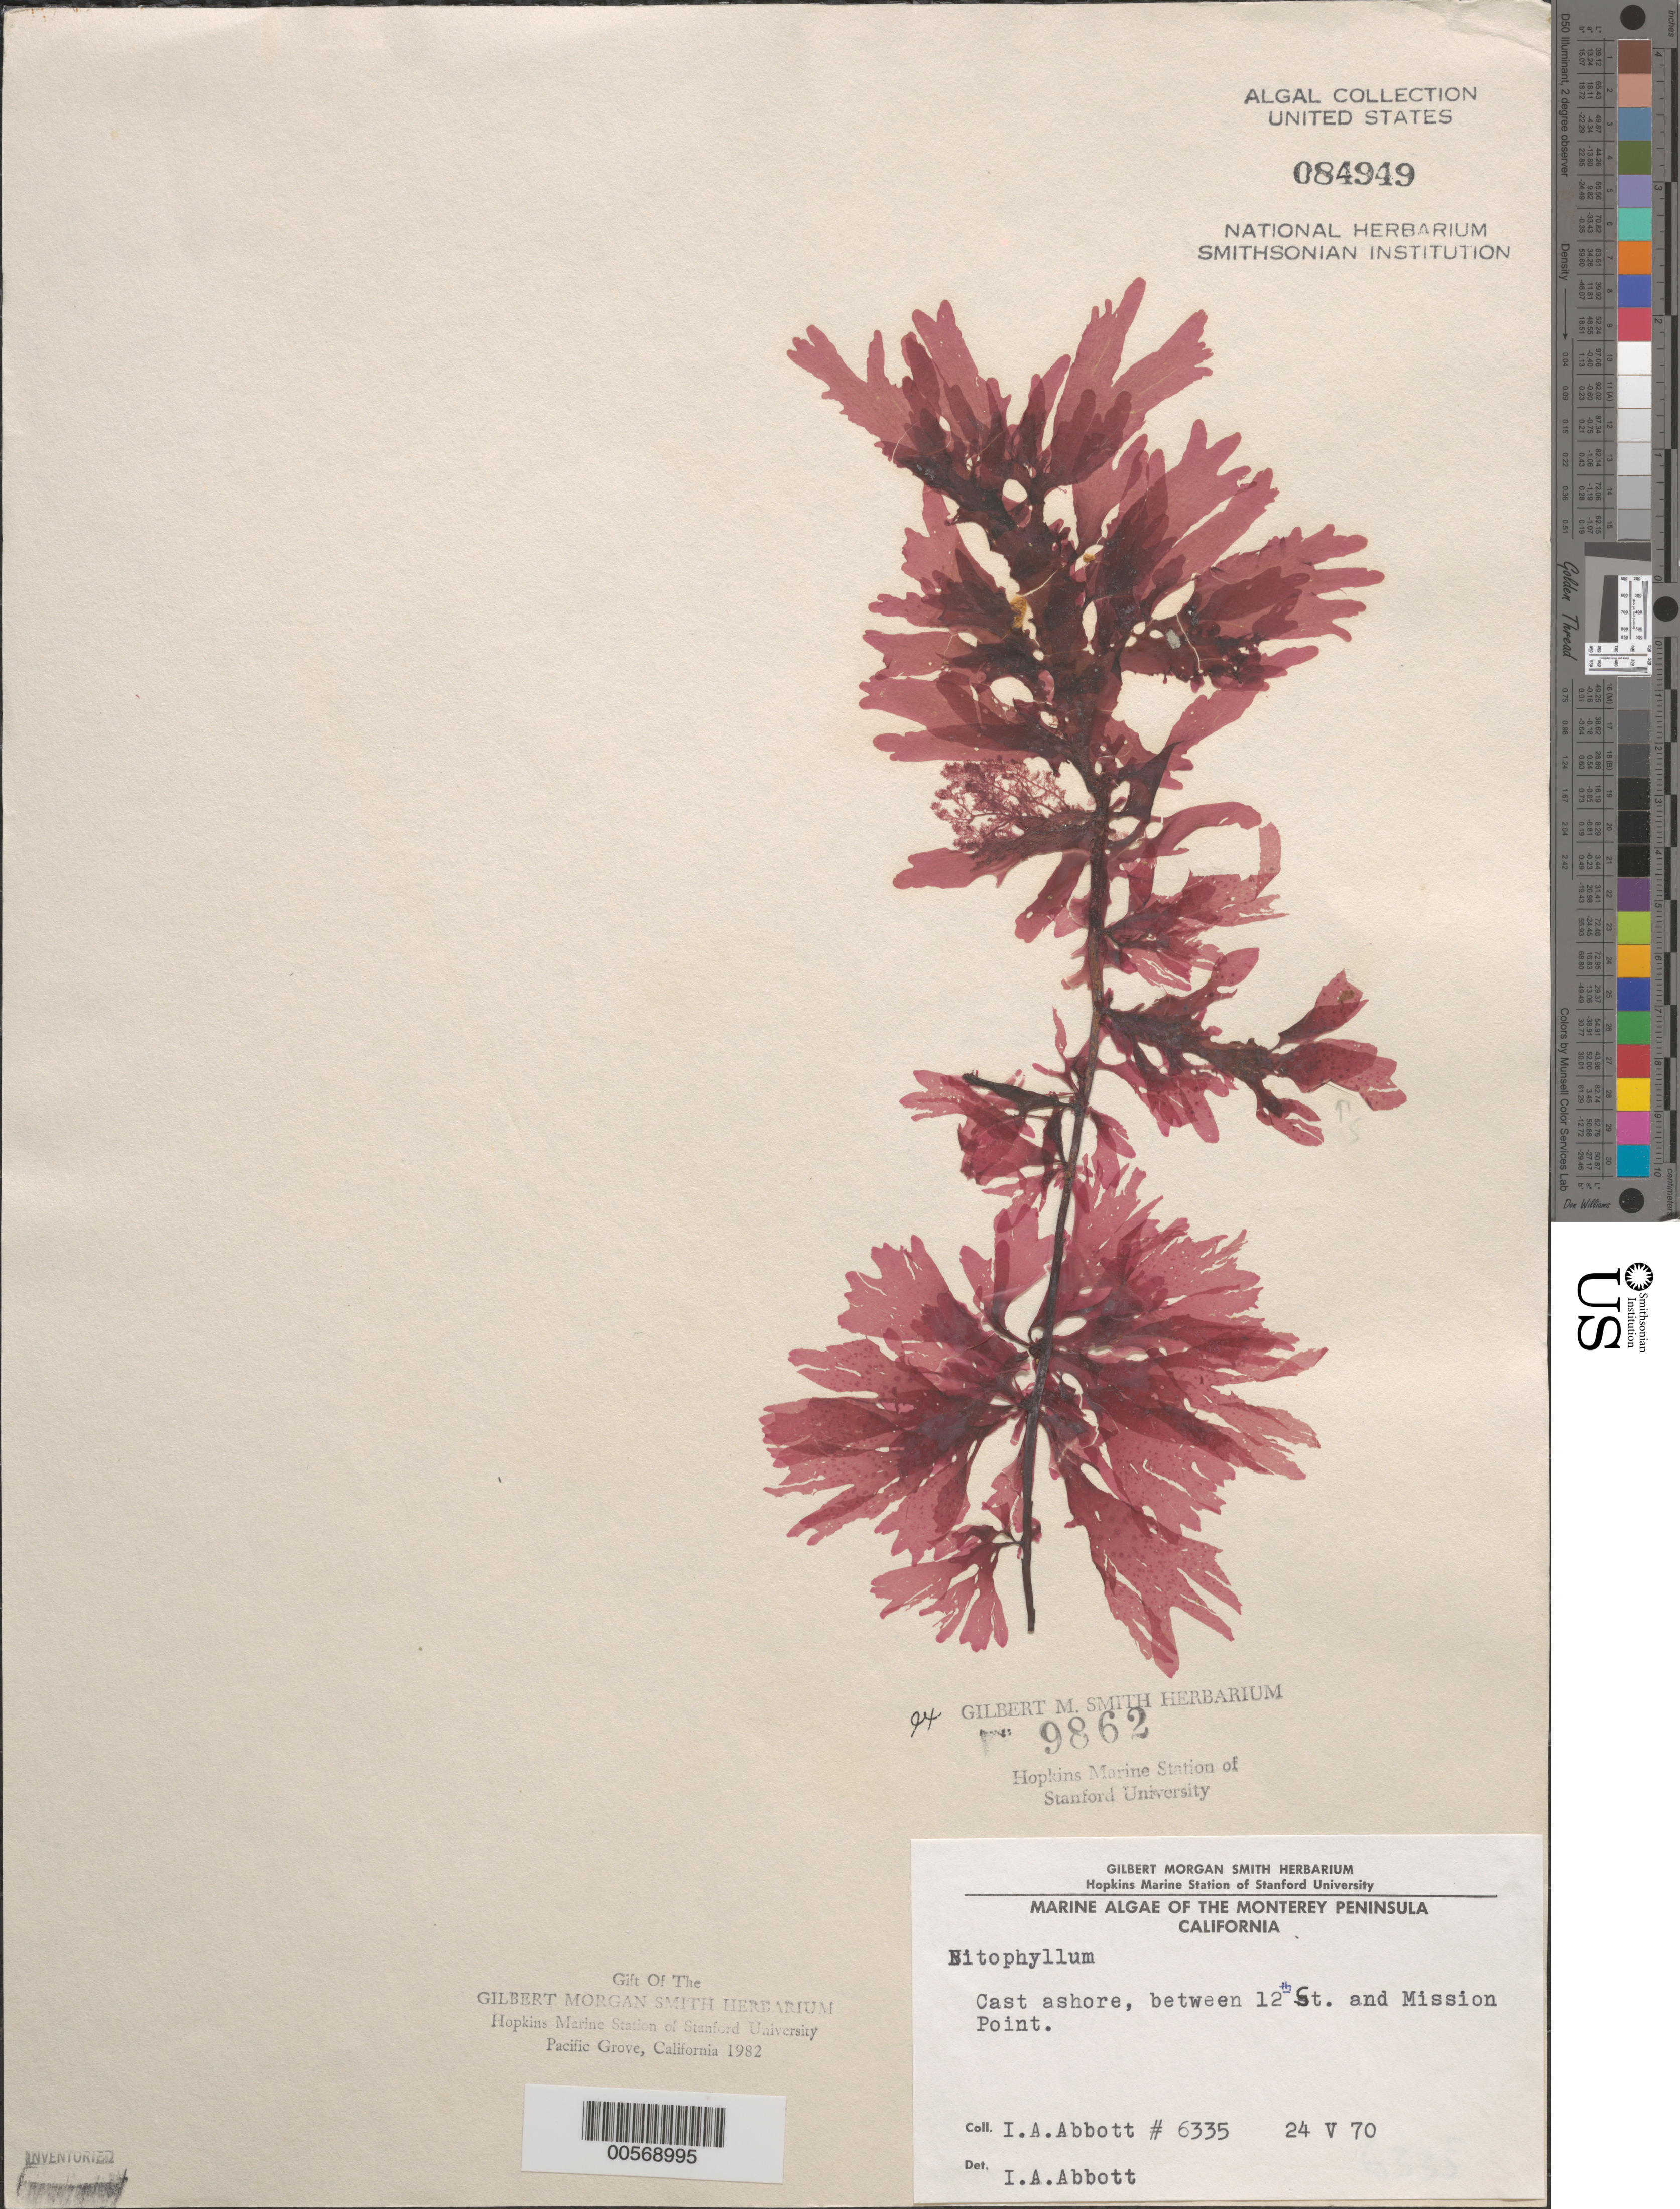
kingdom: Plantae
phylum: Rhodophyta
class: Florideophyceae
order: Ceramiales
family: Delesseriaceae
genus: Nitophyllum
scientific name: Nitophyllum sp.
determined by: Abbott, Isabella A.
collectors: I. A. Abbott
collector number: IAA 6335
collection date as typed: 24 May 1970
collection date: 1970-05-24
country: United States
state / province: California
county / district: Monterey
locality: Between 12th Street and Mission Point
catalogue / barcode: US 84949